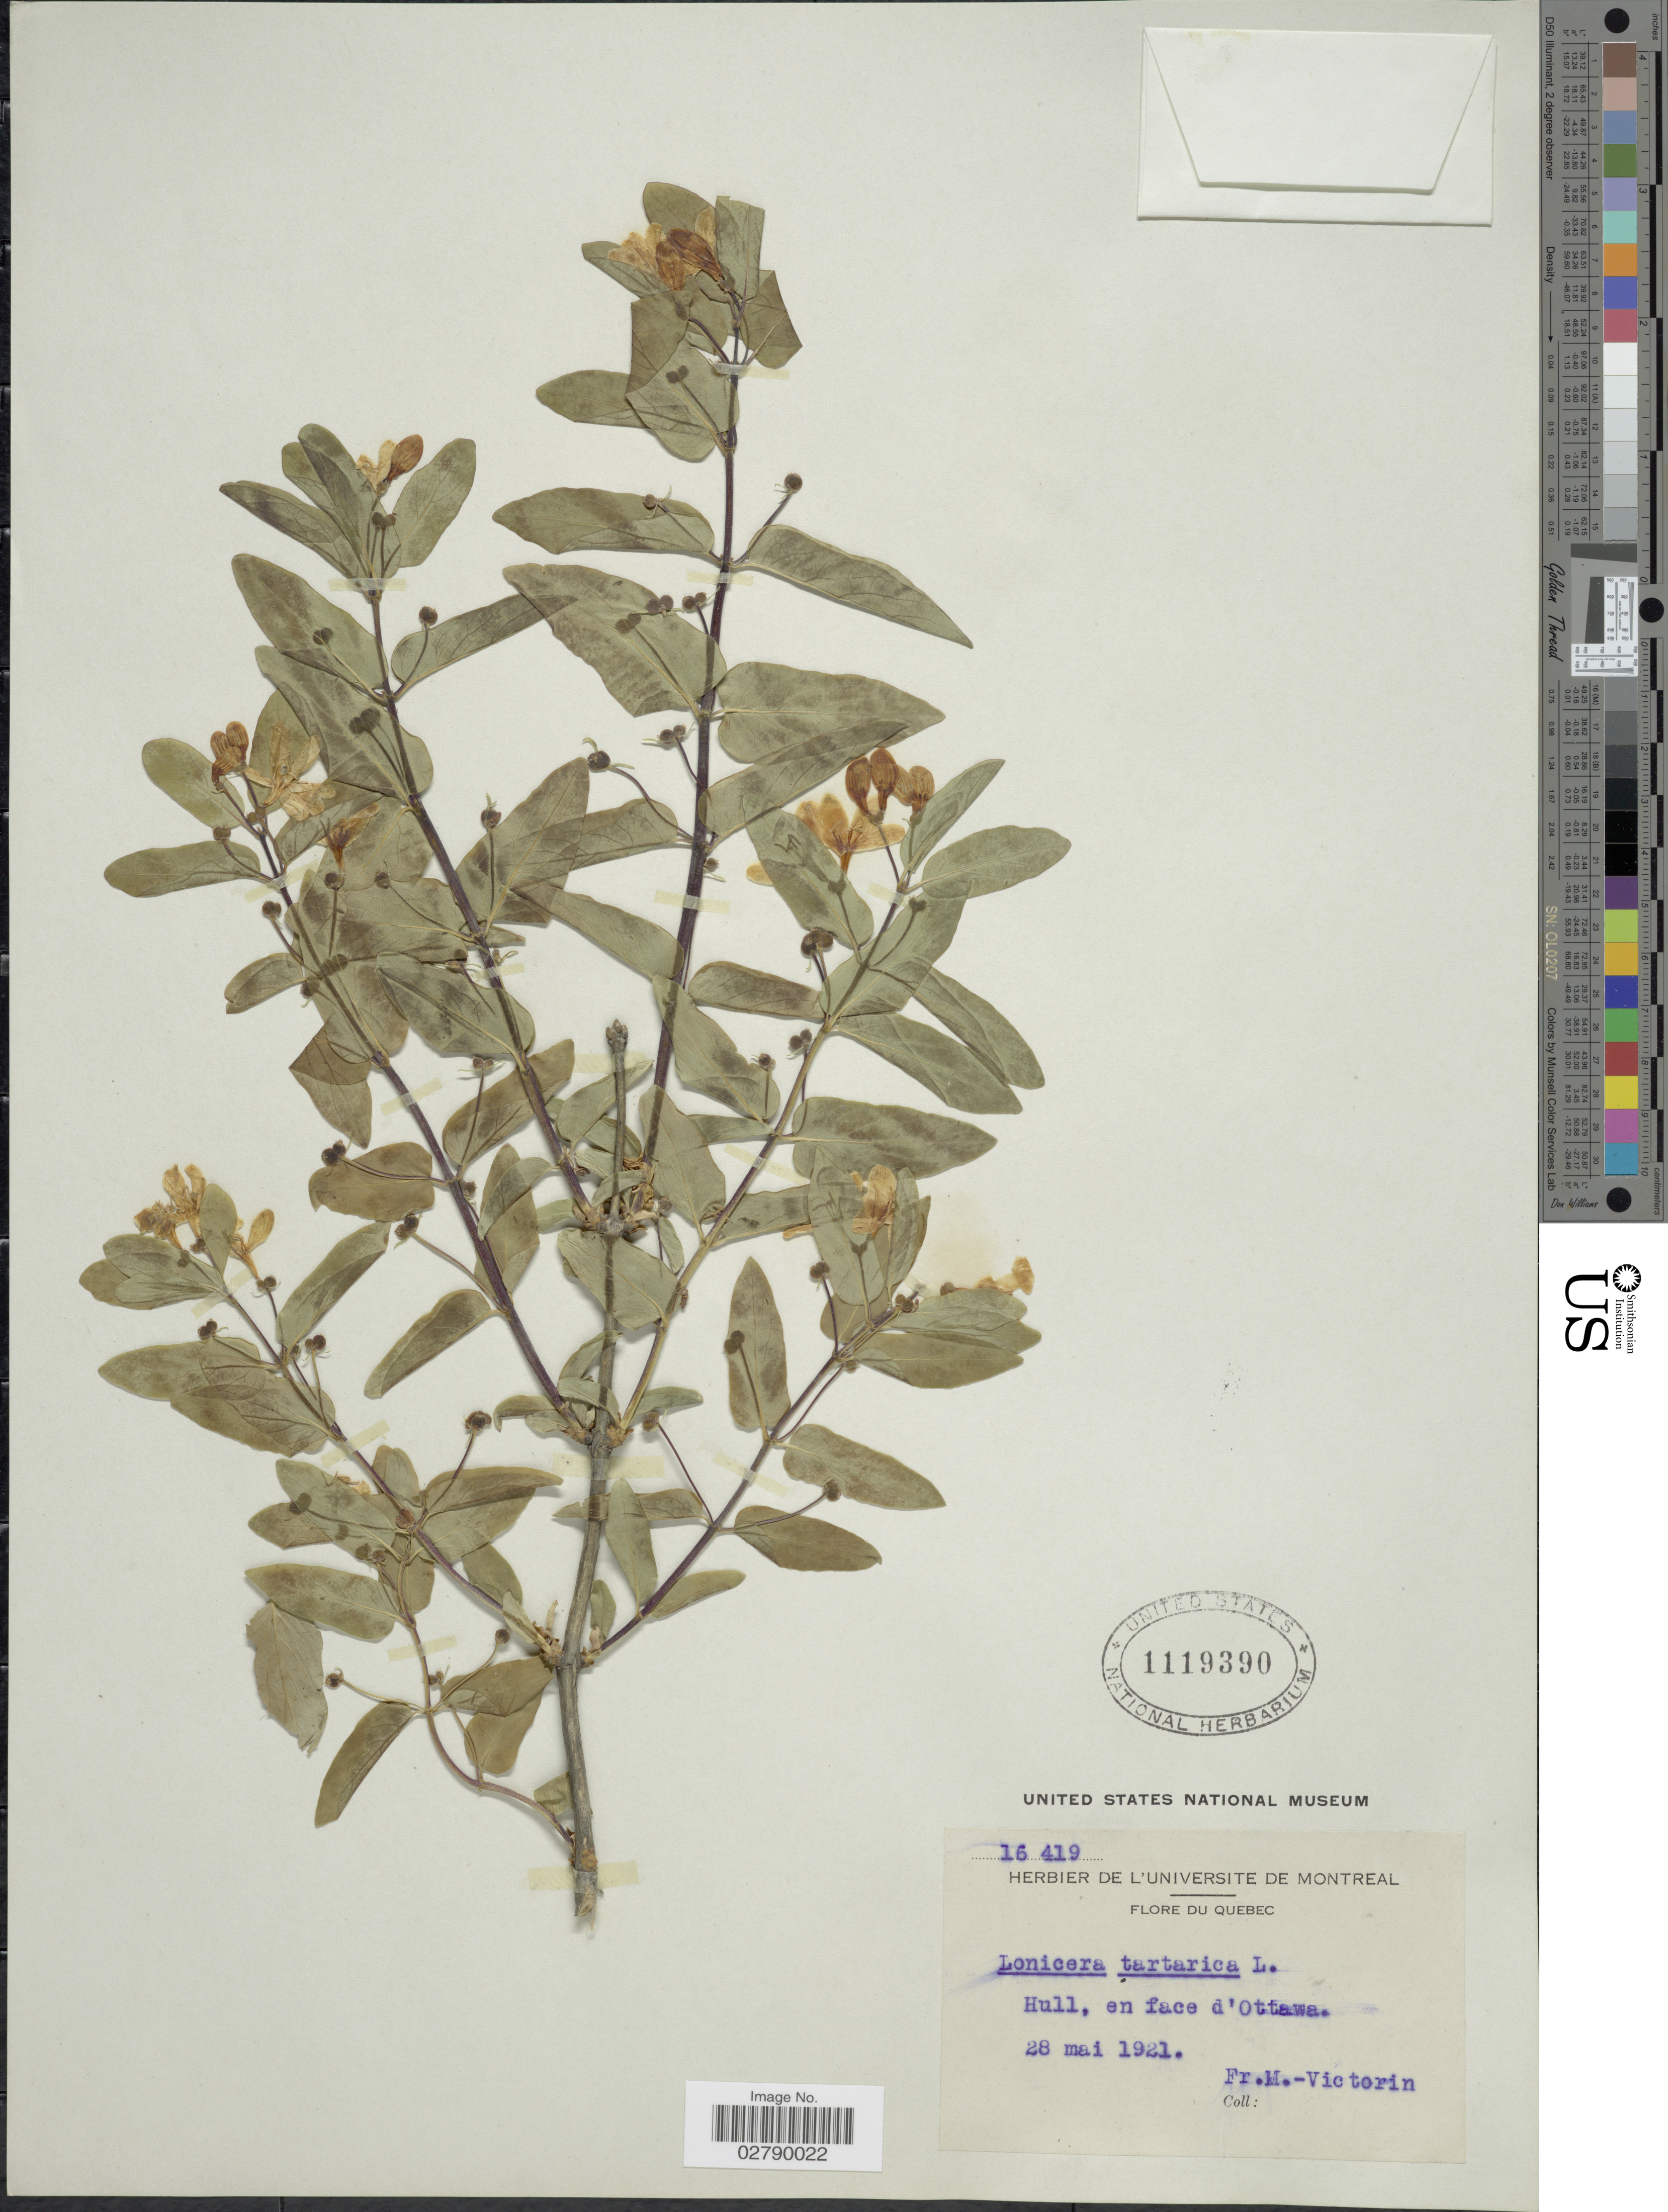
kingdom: Plantae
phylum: Tracheophyta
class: Magnoliopsida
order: Dipsacales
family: Caprifoliaceae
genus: Lonicera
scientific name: Lonicera tatarica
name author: L.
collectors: Fr. Marie-Victorin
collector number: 16419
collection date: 1921-05-28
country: Canada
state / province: Quebec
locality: Hull, en face d'Ottawa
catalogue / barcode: US 1119390